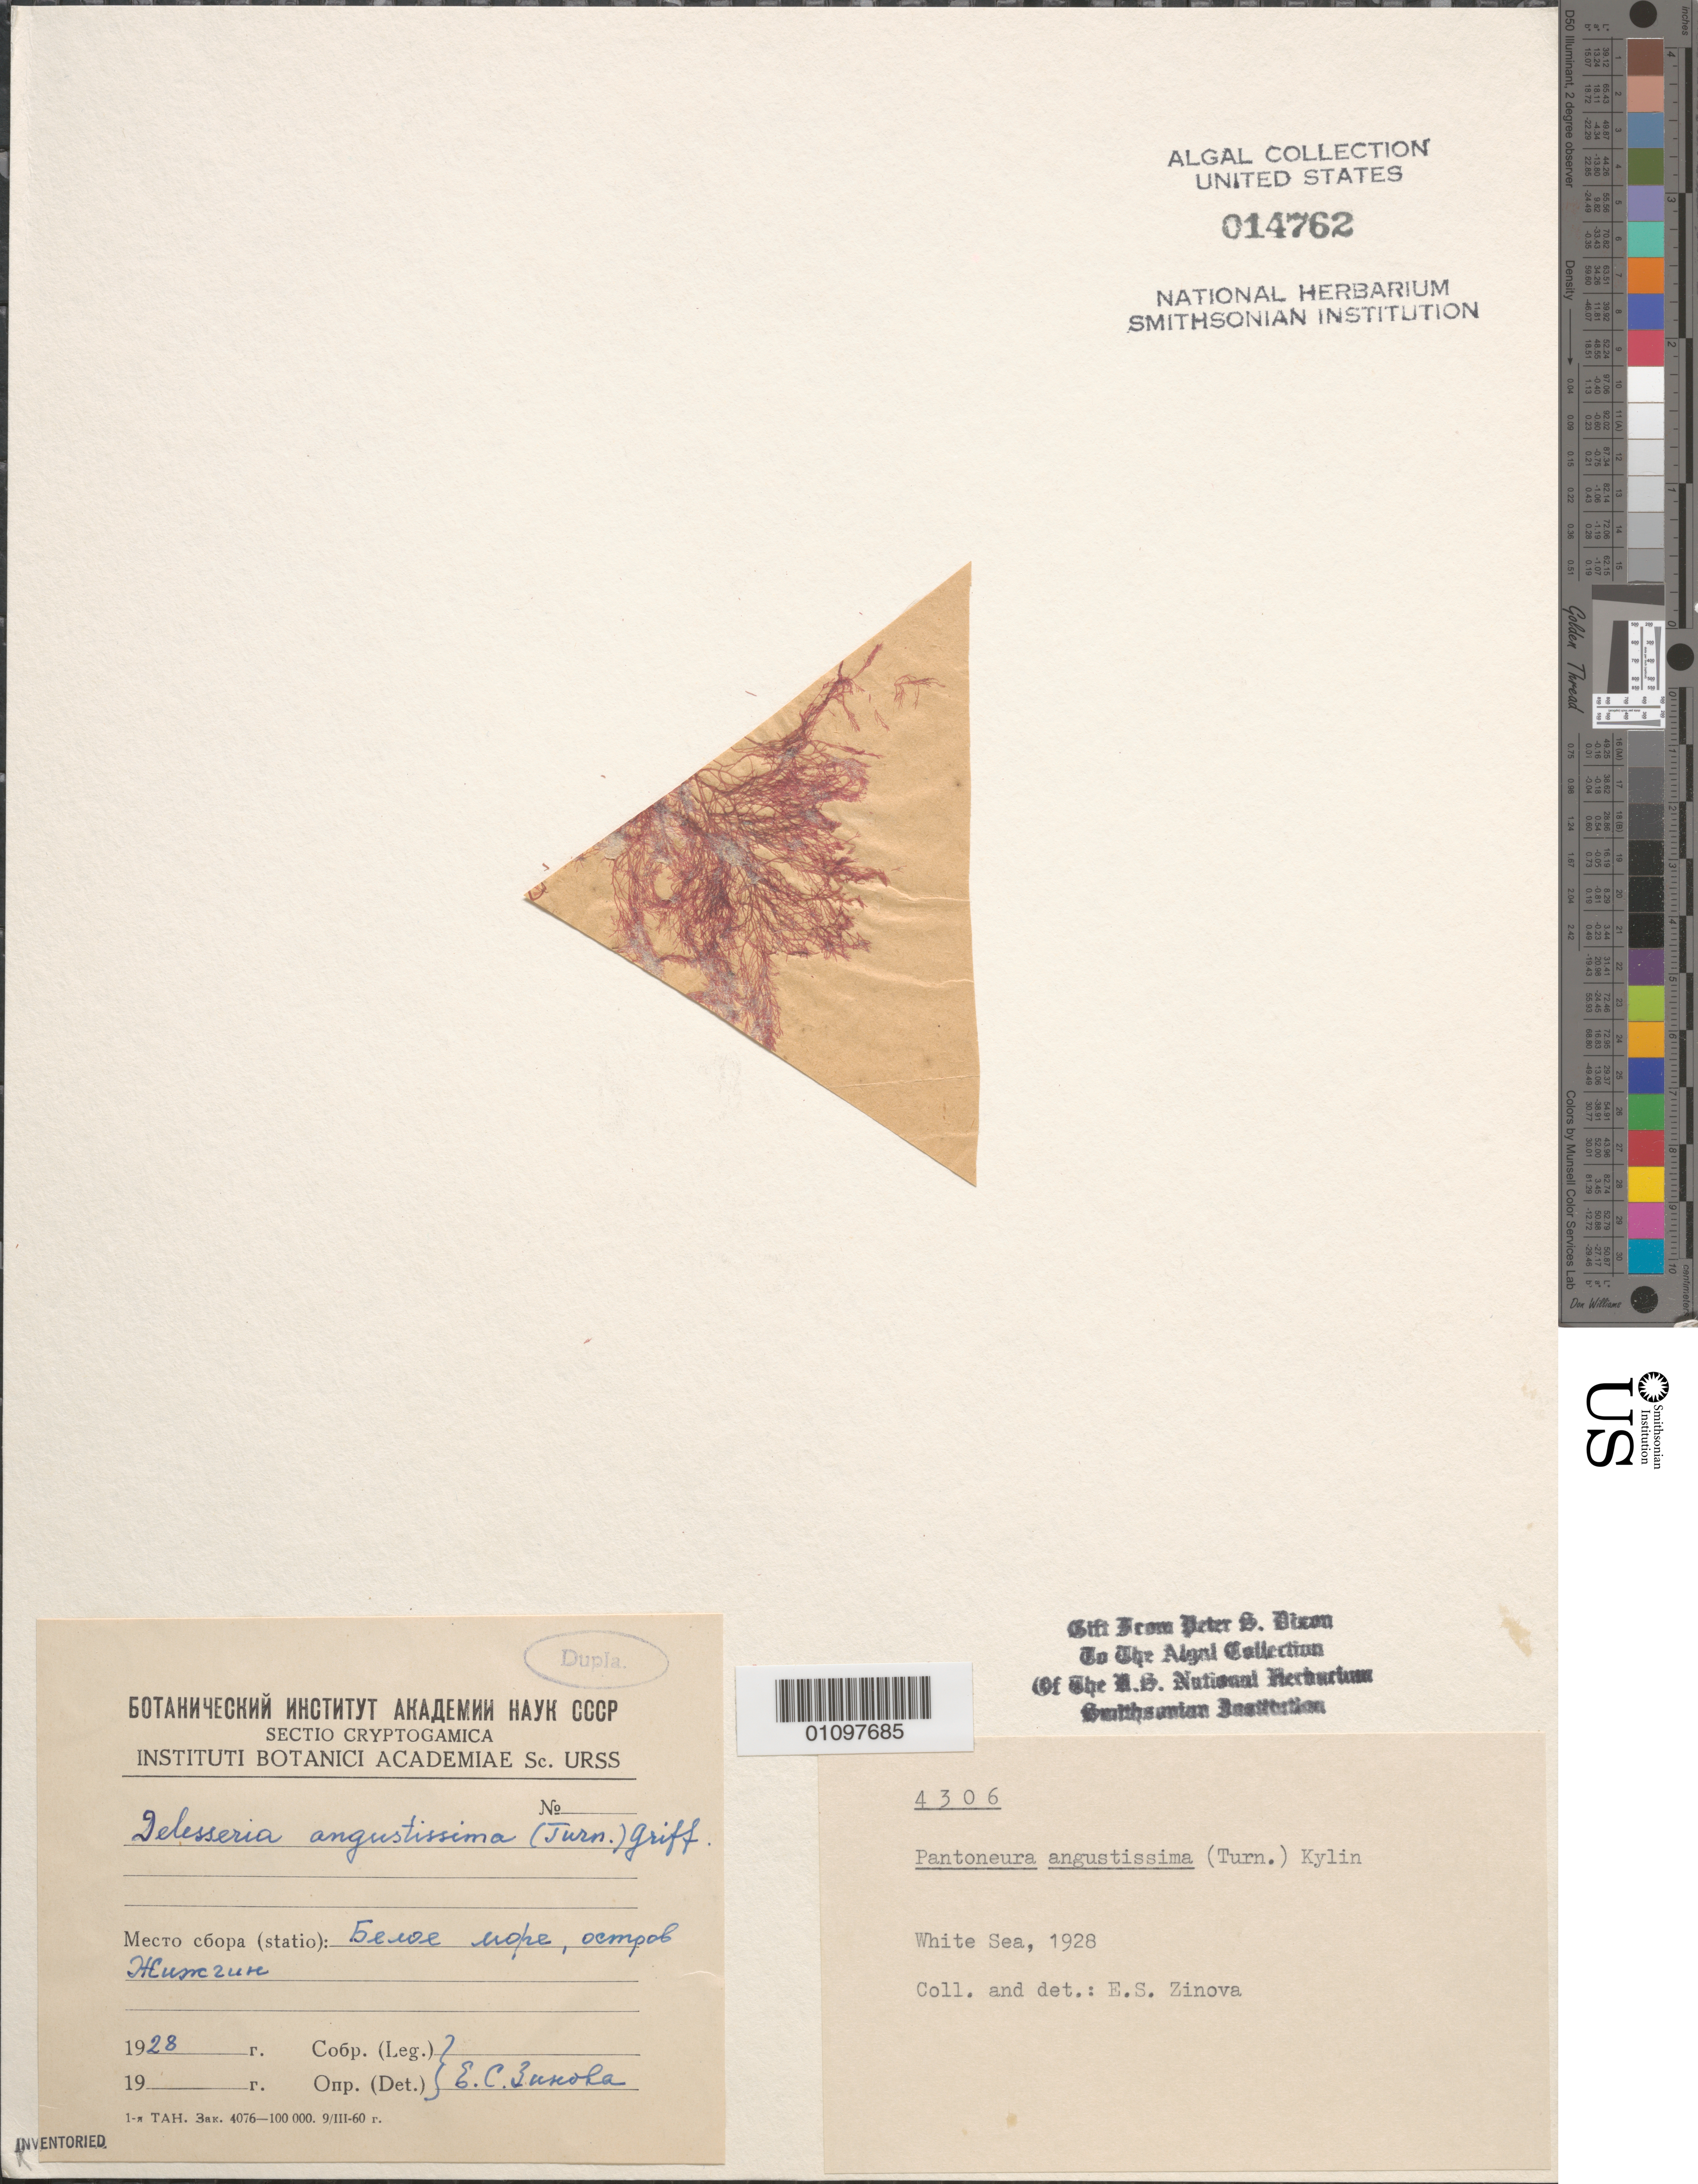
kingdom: Plantae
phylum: Rhodophyta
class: Florideophyceae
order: Ceramiales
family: Delesseriaceae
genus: Membranoptera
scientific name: Membranoptera carpophylla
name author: (Kützing) A. Athanasiadis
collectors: E. Zinova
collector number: PSD 4306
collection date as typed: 1928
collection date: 1928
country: Russian Federation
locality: White Sea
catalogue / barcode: US 14762